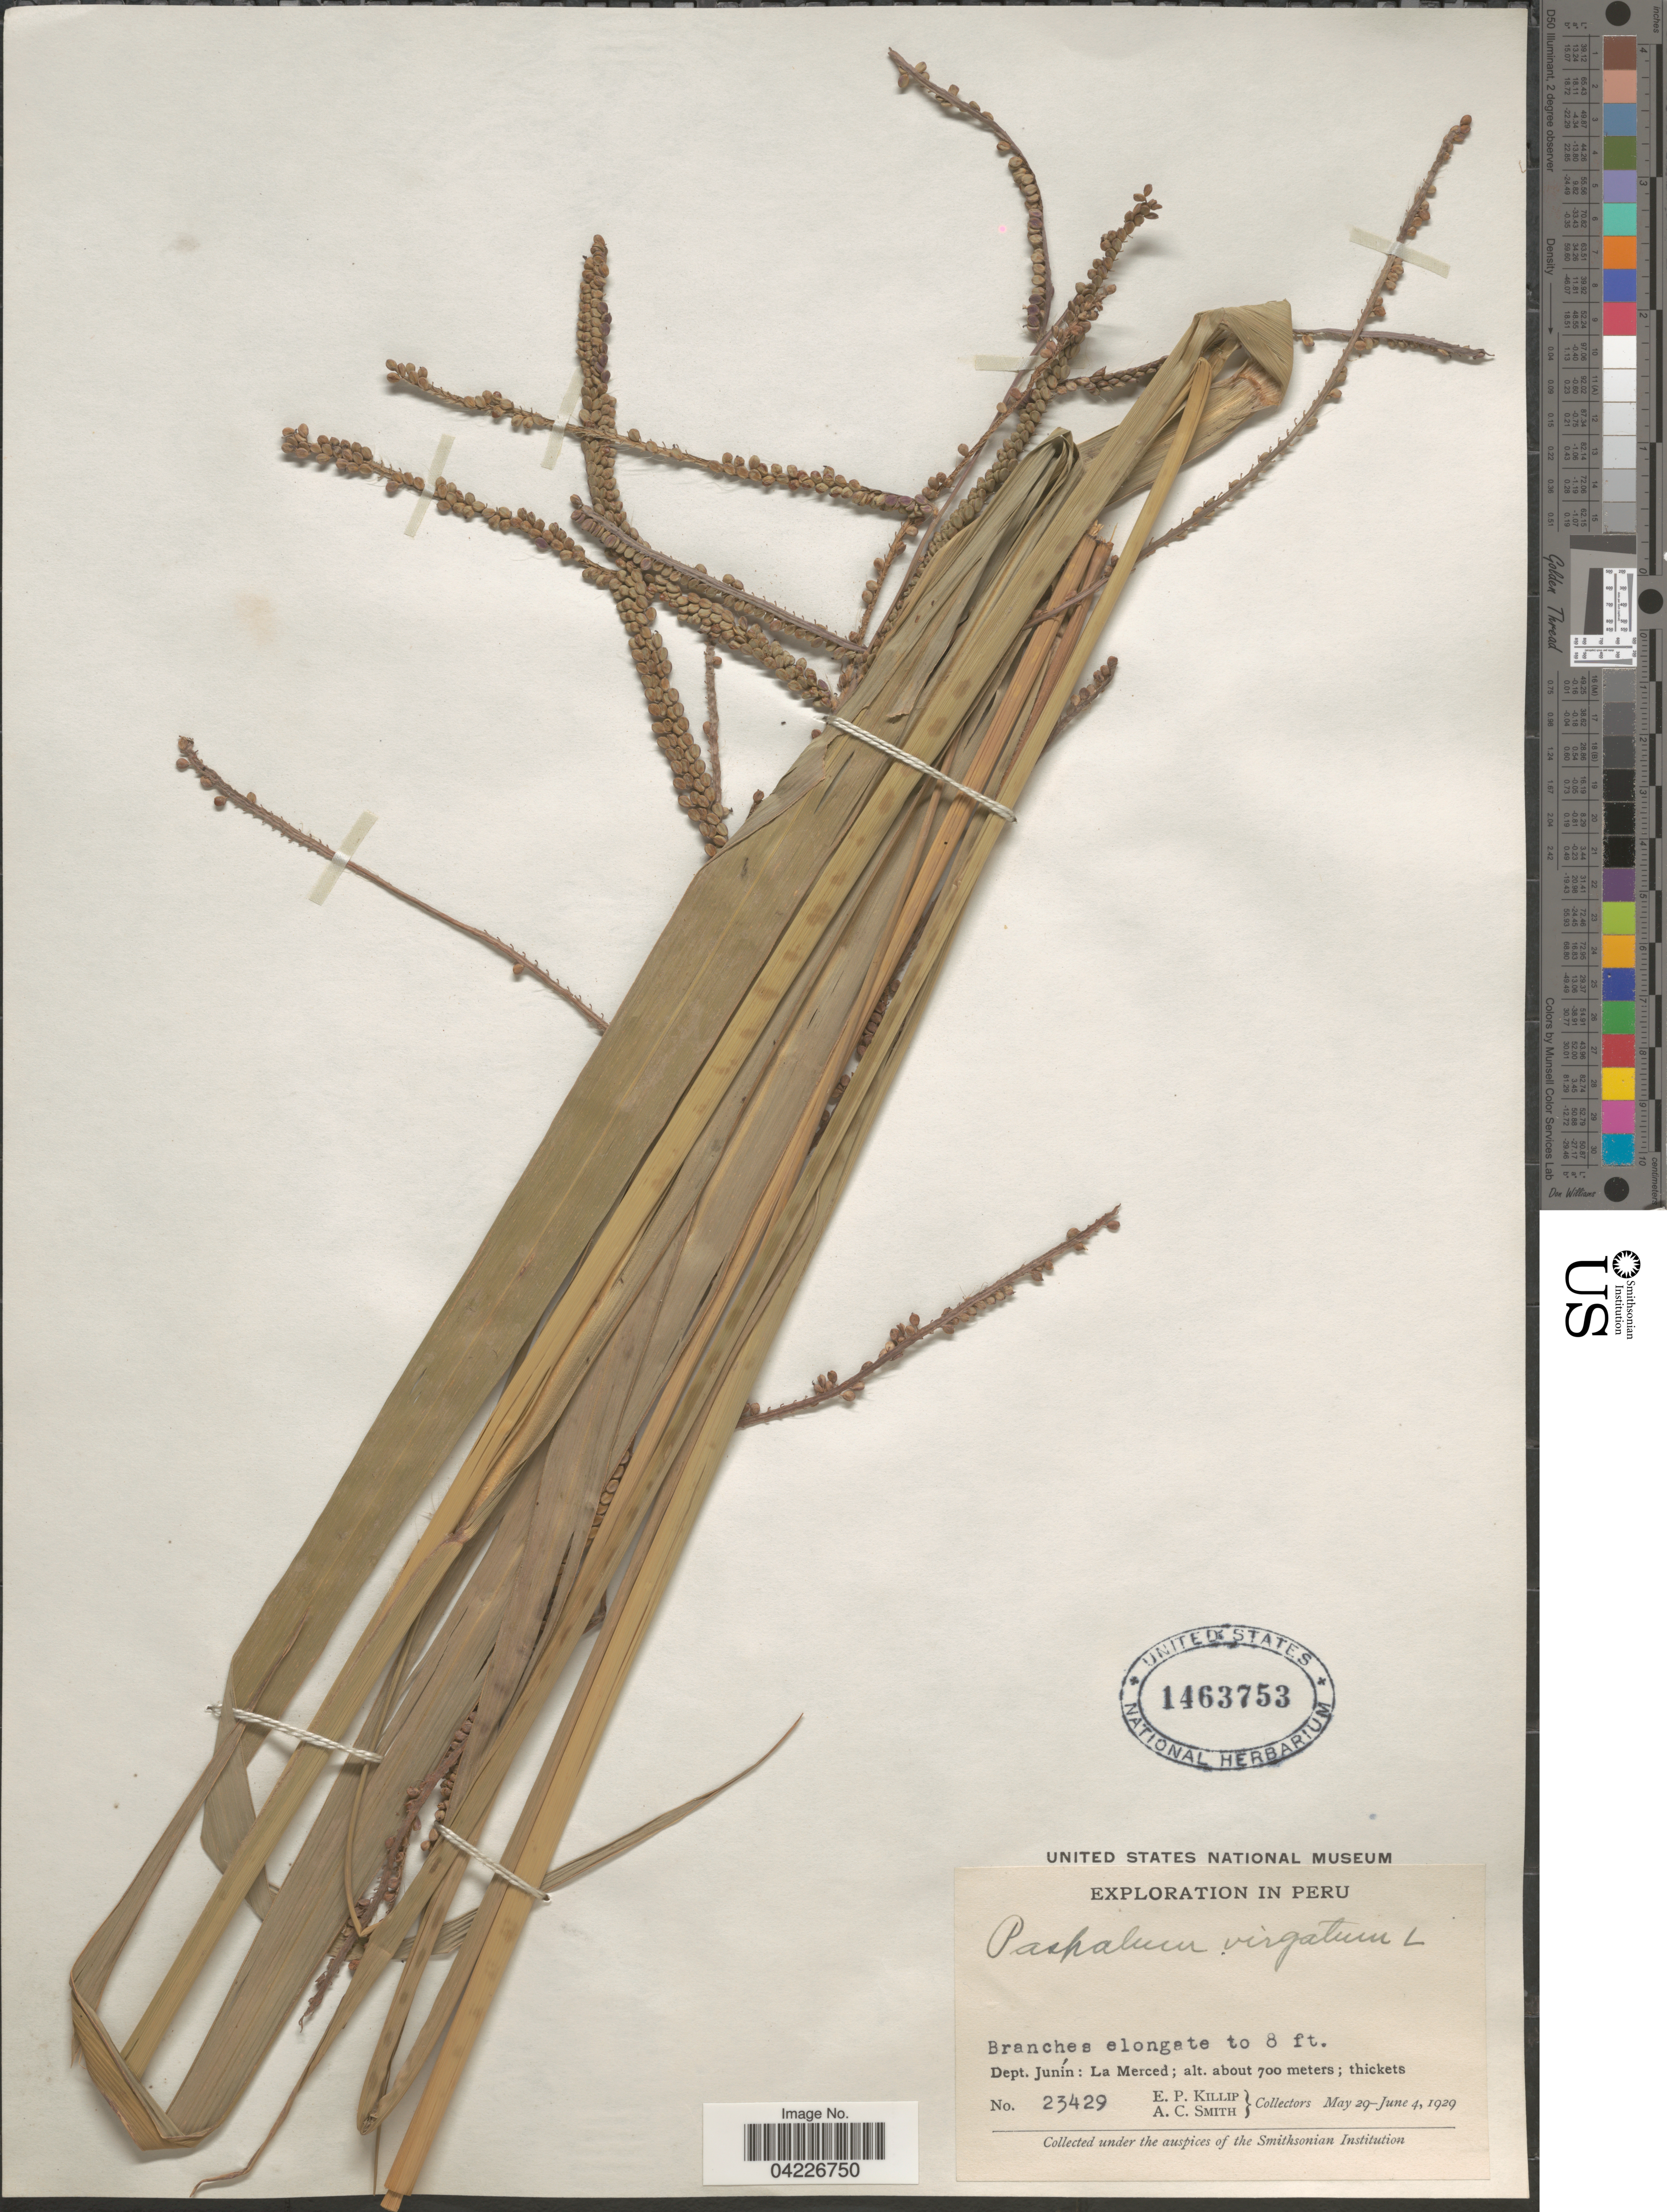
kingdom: Plantae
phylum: Tracheophyta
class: Liliopsida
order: Poales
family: Poaceae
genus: Paspalum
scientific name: Paspalum virgatum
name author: L.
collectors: E. P. Killip & A. C. Smith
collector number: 23429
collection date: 1929-05-29/1929-06-04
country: Peru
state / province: Junín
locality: Exploration in Peru. Dept. Junín: La Merced.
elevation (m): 700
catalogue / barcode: US 1463753